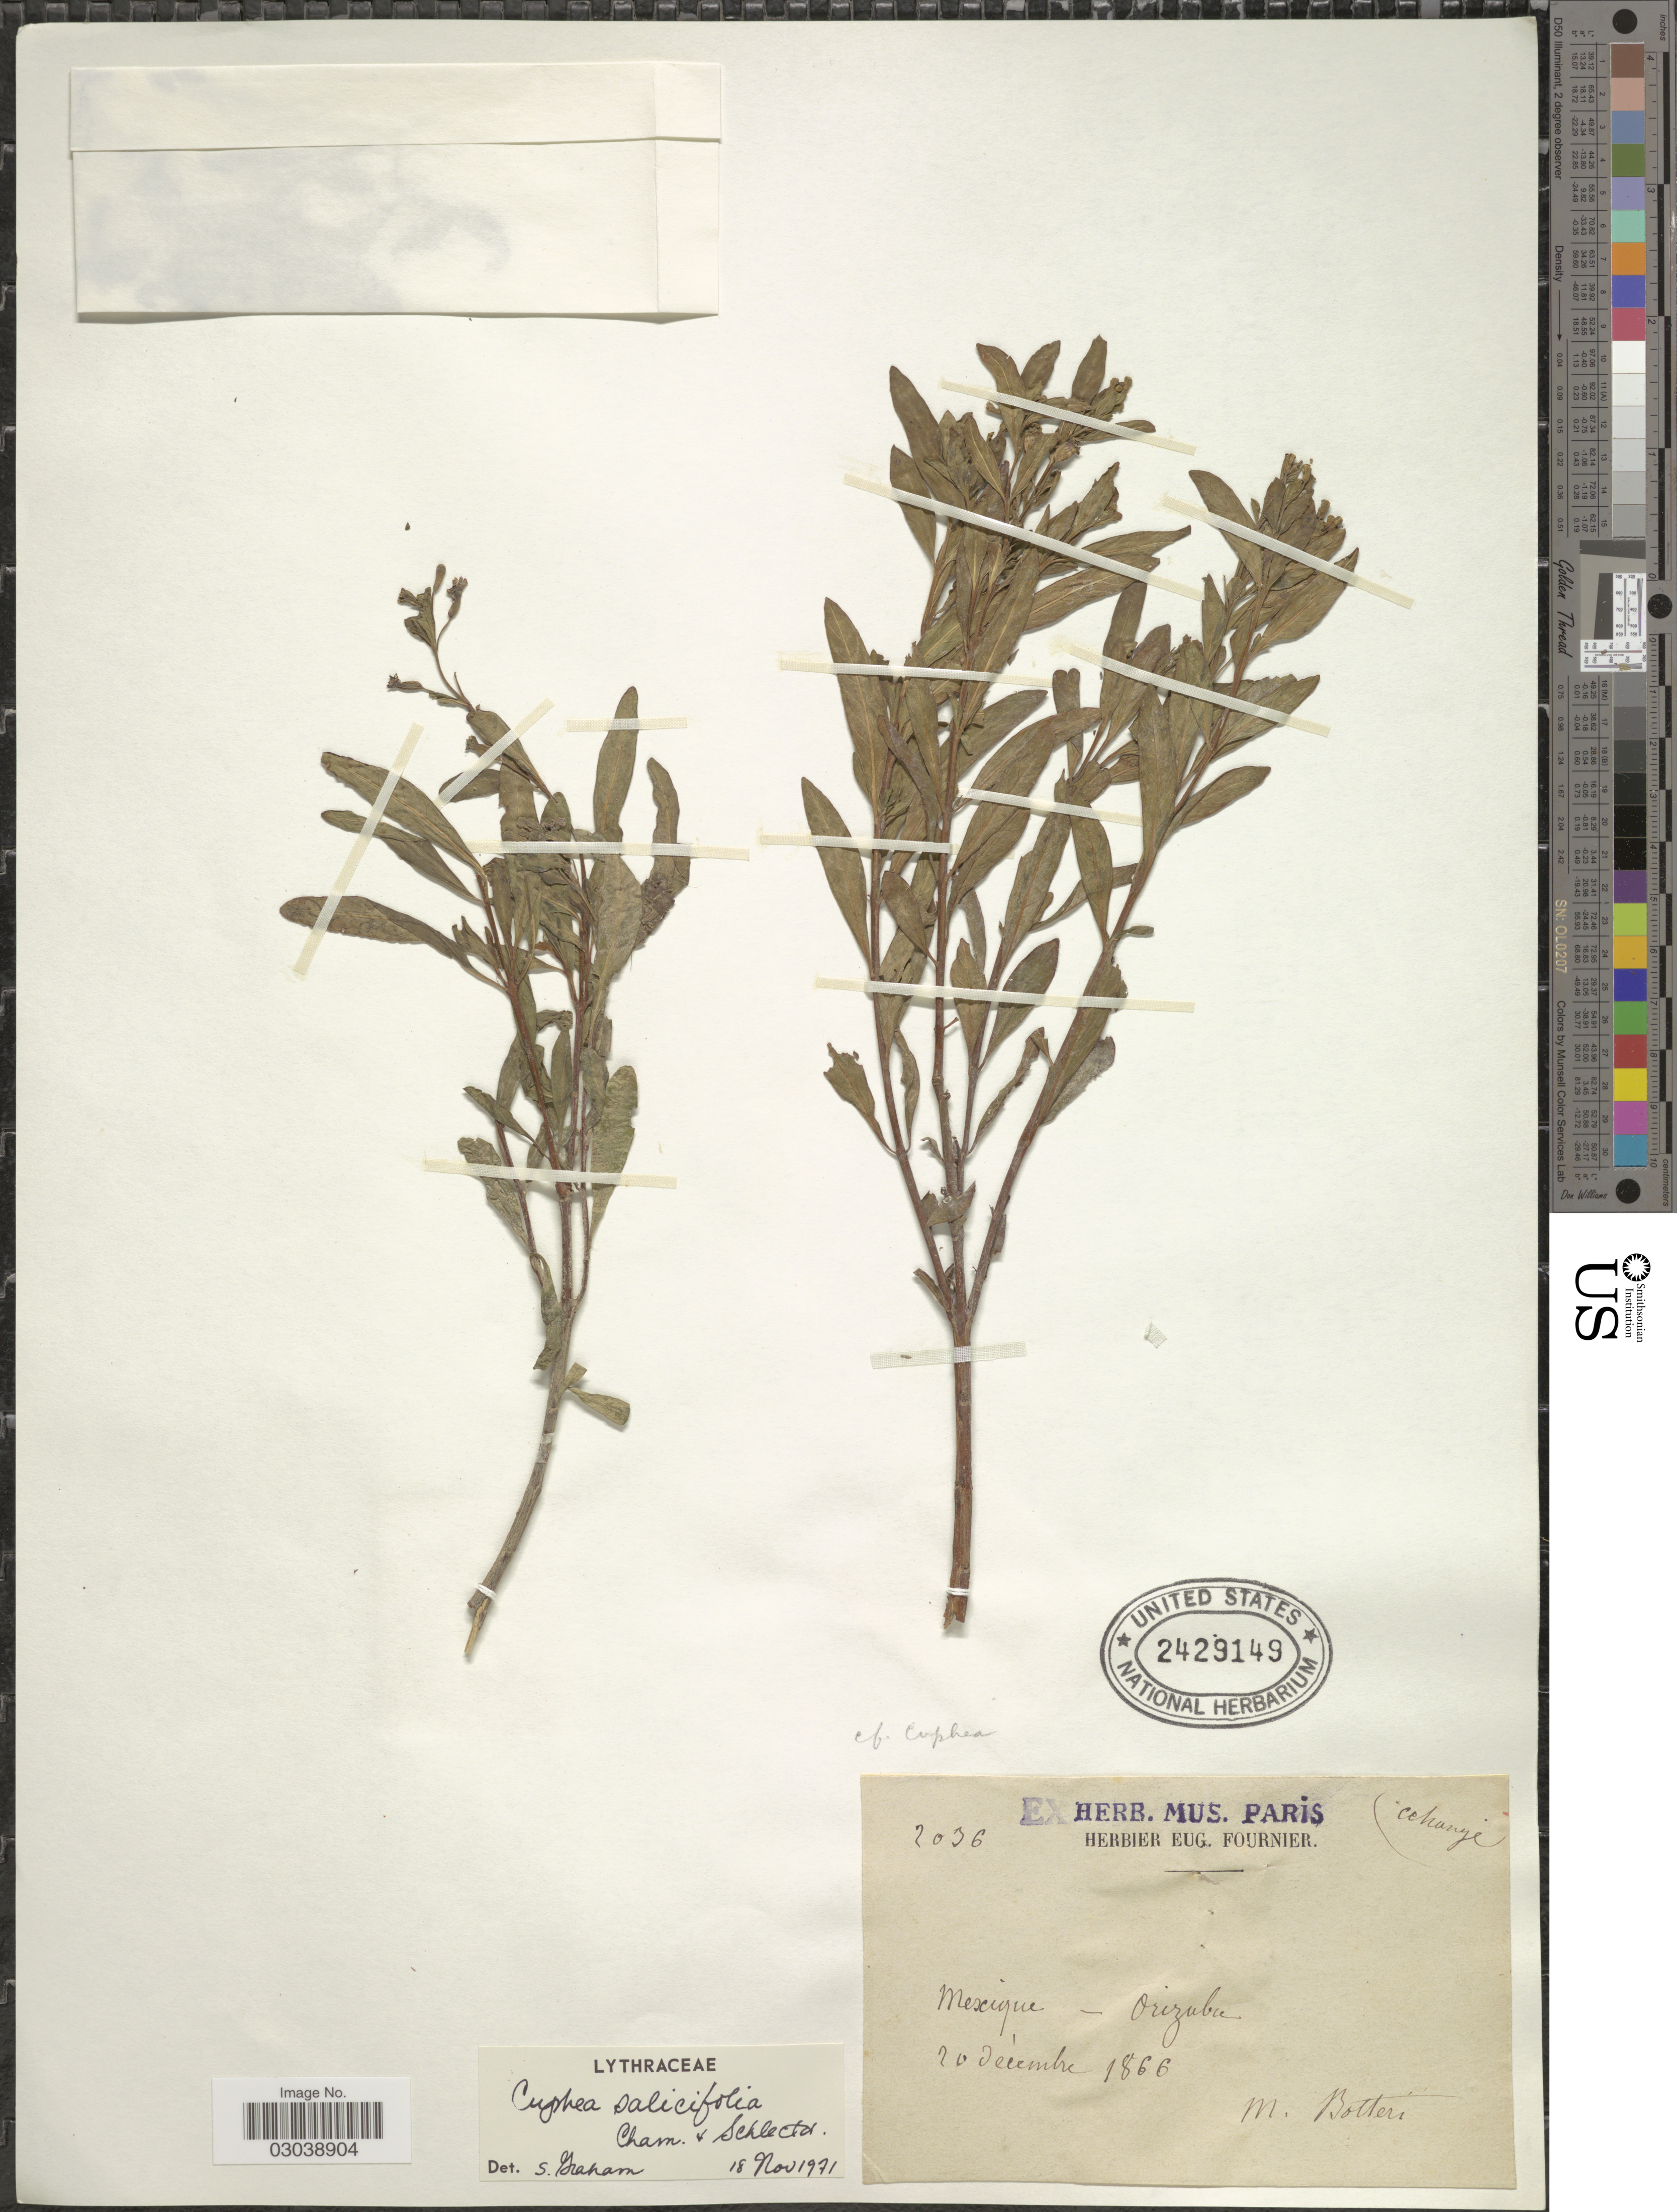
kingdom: Plantae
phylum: Tracheophyta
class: Magnoliopsida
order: Myrtales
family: Lythraceae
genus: Cuphea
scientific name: Cuphea salicifolia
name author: Schltdl. & Cham.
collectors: M. Botteri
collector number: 2036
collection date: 1866-12-20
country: Mexico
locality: Orizaba.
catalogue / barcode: US 2429149